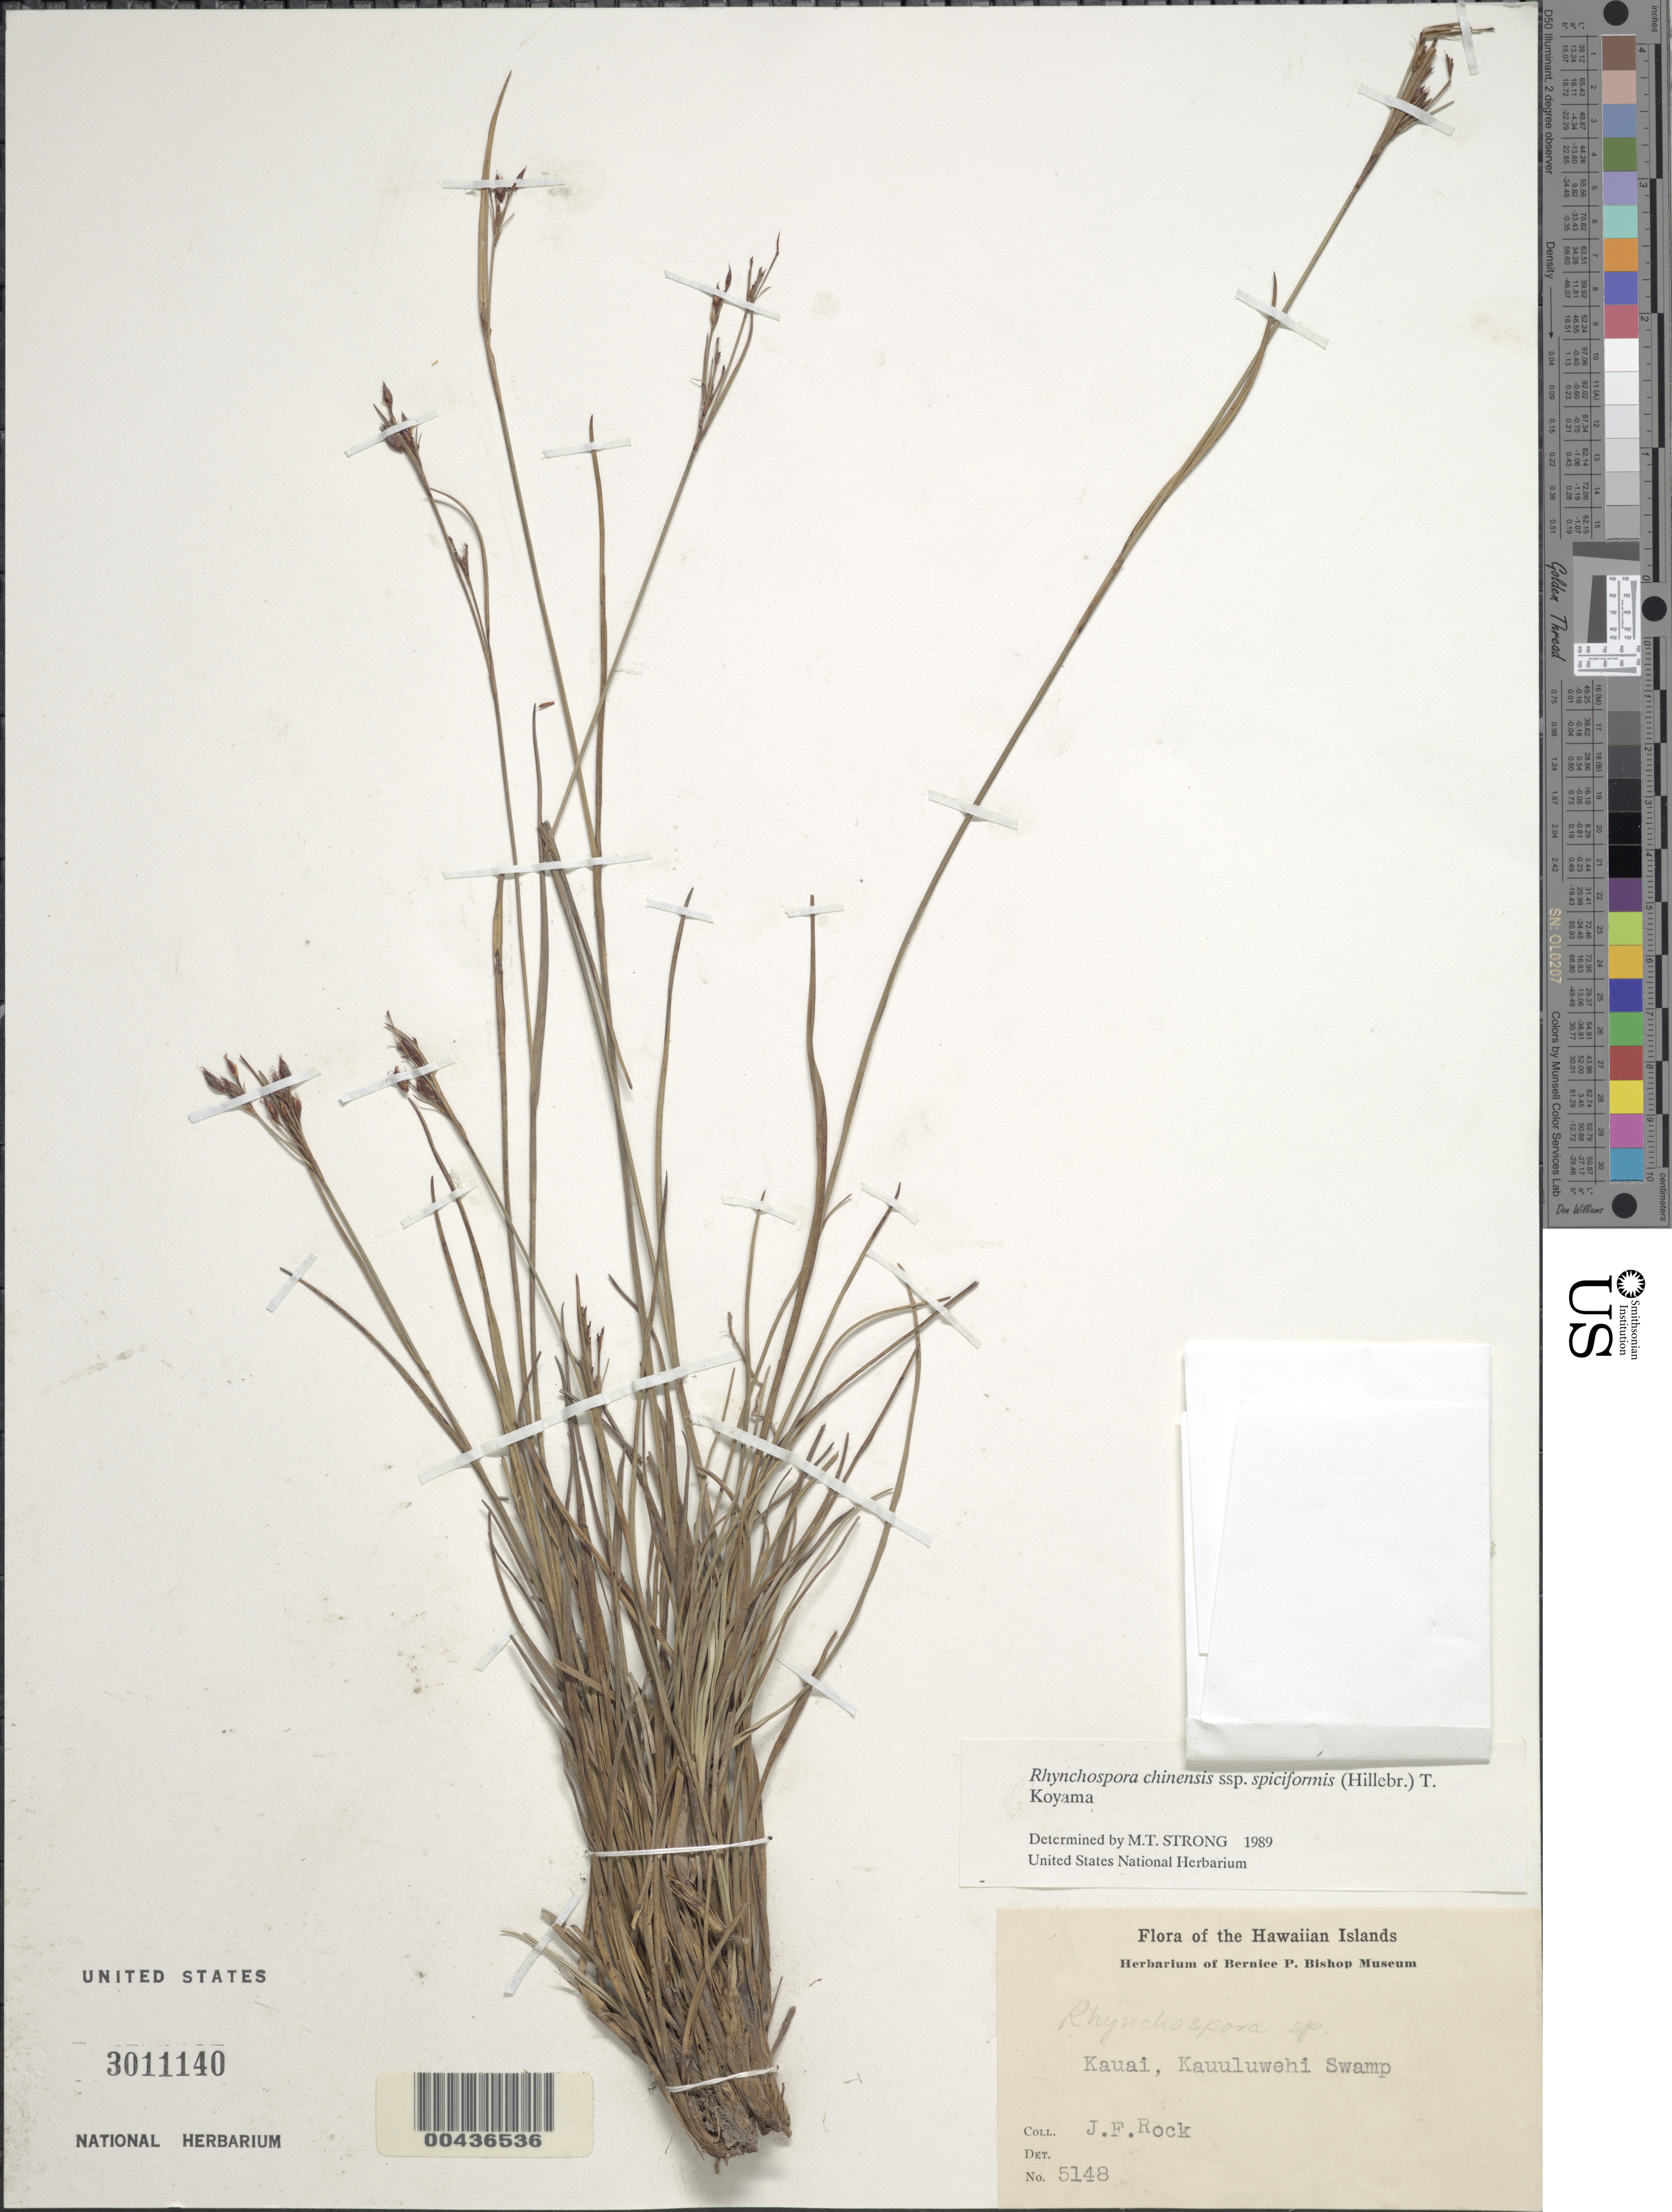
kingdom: Plantae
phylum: Tracheophyta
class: Liliopsida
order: Poales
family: Cyperaceae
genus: Rhynchospora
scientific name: Rhynchospora chinensis subsp. spiciformis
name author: (Hillebr.) T. Koyama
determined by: Strong, M. T., (US), Smithsonian Institution - National Museum of Natural History (UNITED STATES)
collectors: J. F. Rock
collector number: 5148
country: United States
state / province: Hawaii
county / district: Kauai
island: Kaua'i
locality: Kauuluwehi Swamp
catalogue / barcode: US 3011140